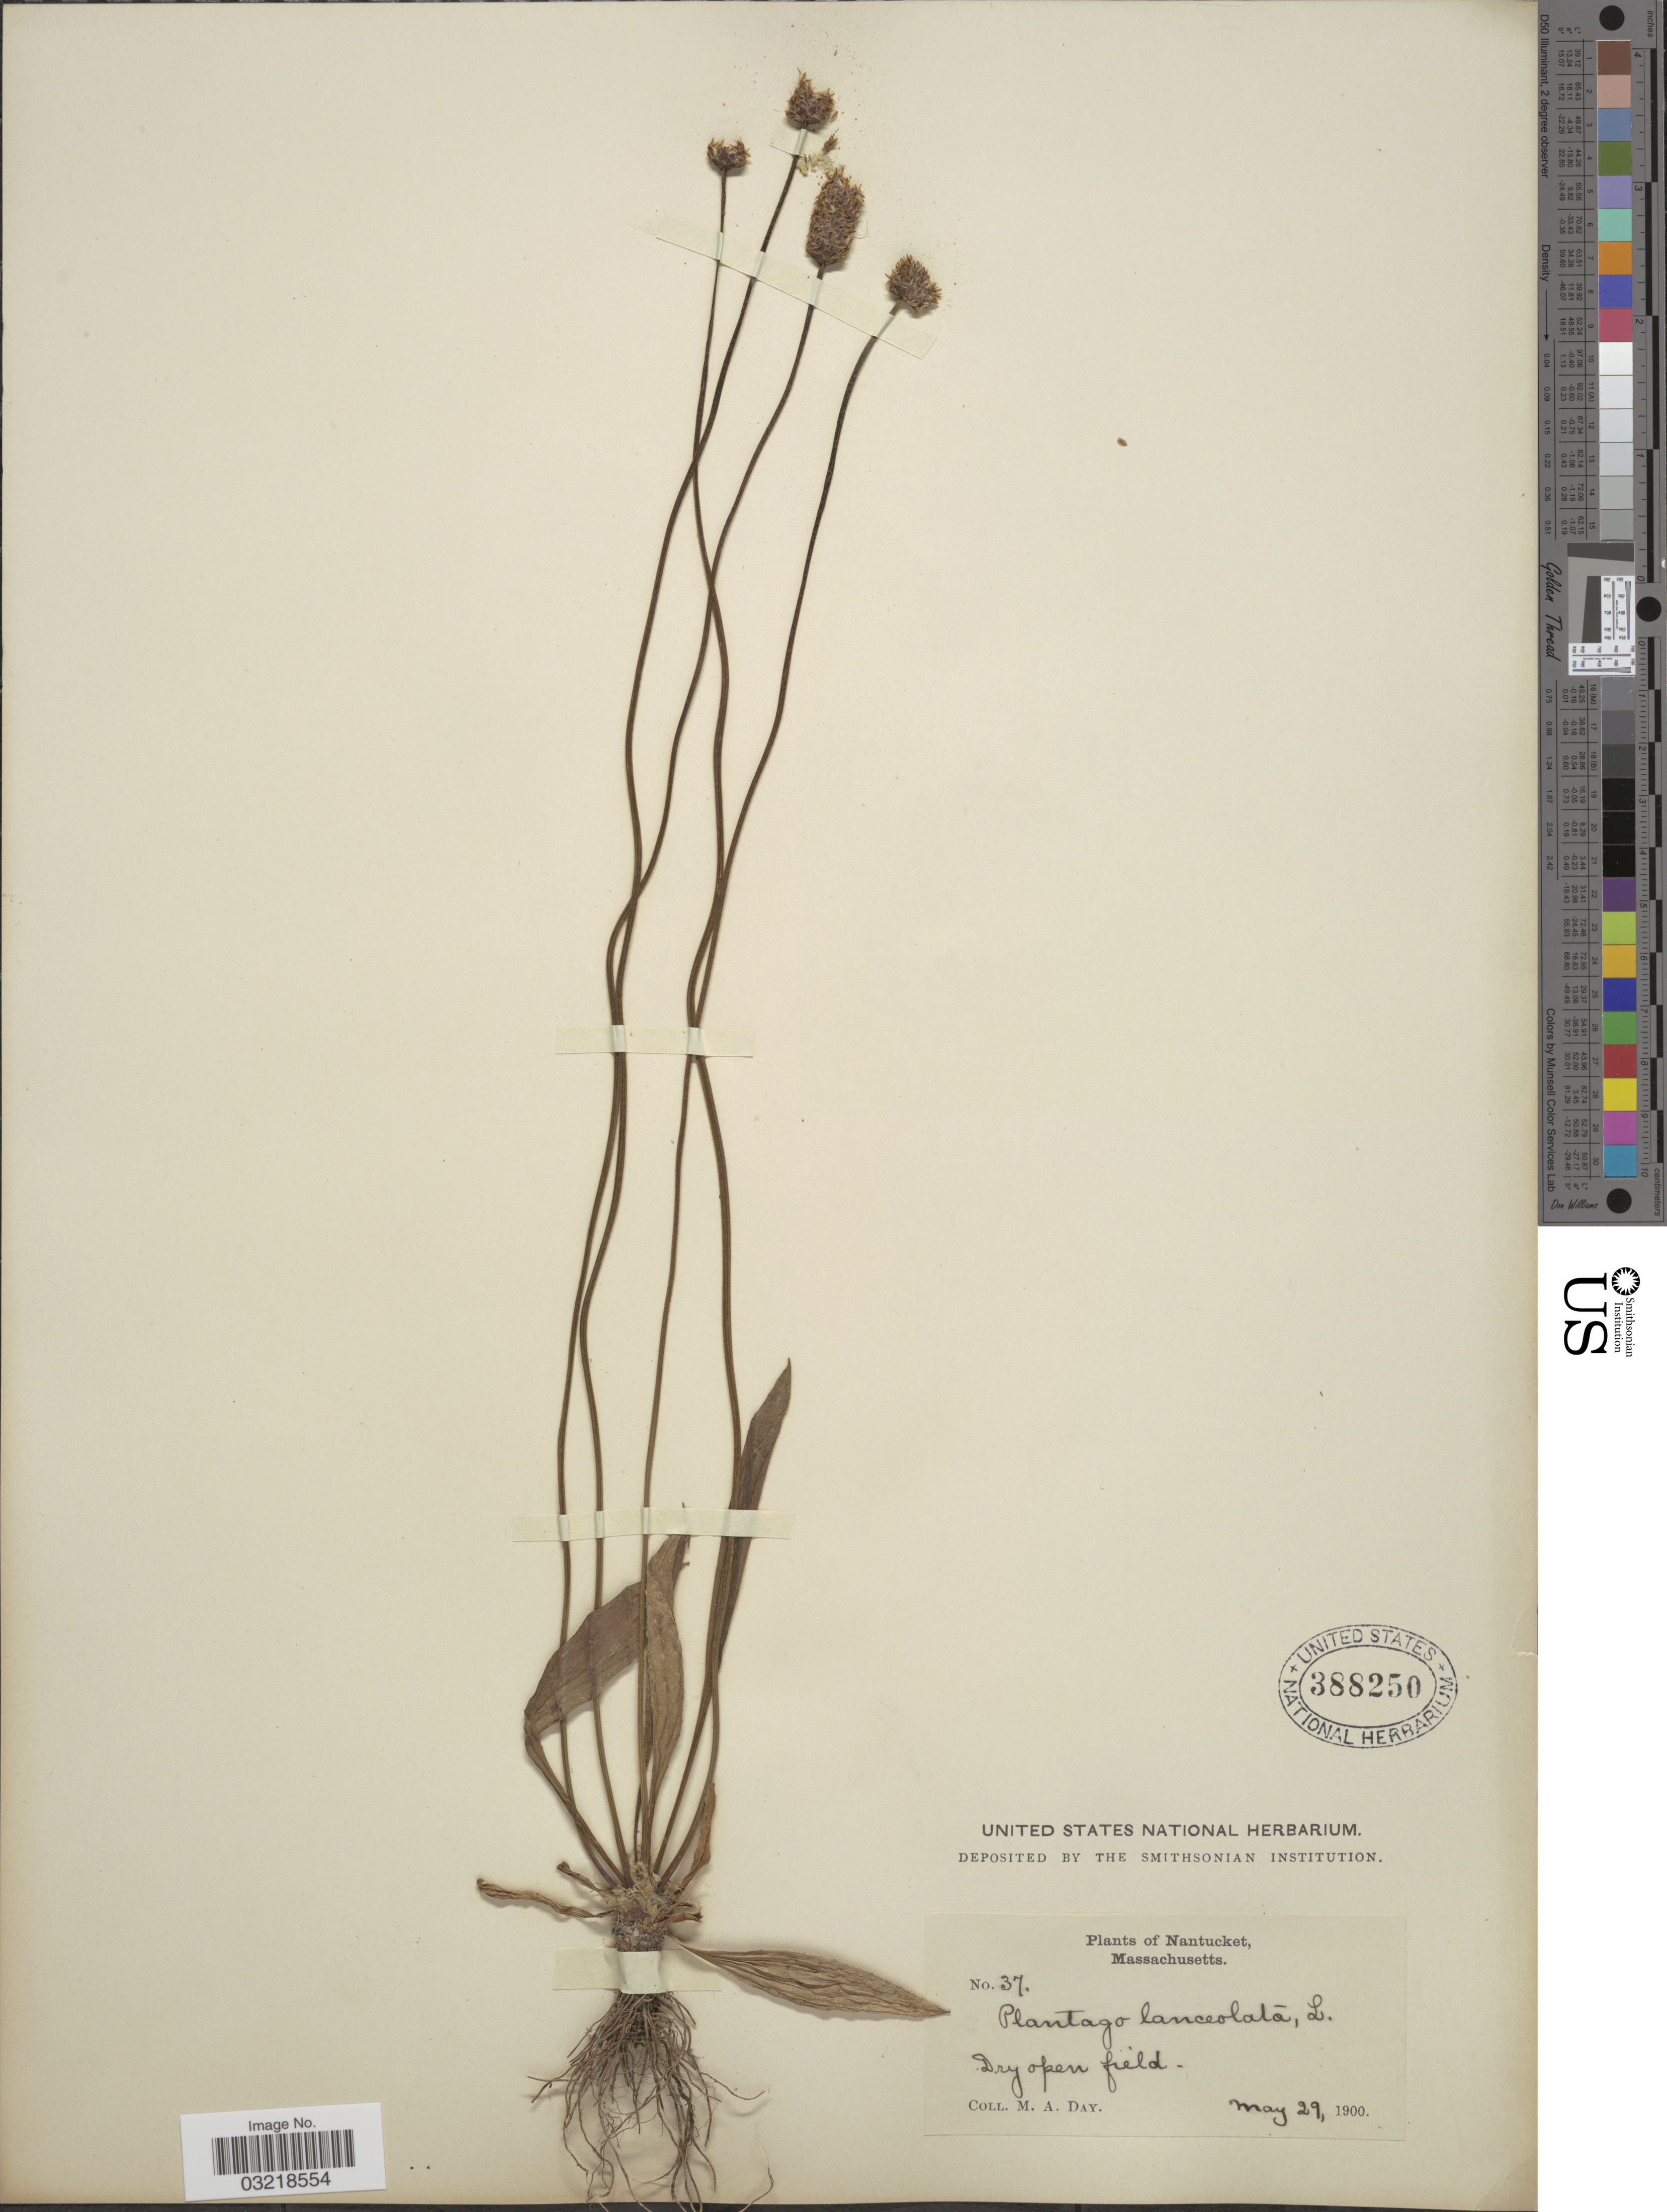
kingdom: Plantae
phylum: Tracheophyta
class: Magnoliopsida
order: Lamiales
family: Plantaginaceae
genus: Plantago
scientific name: Plantago lanceolata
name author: L.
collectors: M. Day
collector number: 37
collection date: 1900-05-29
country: United States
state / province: Massachusetts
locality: Nantucket. Dry open field.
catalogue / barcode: US 388250